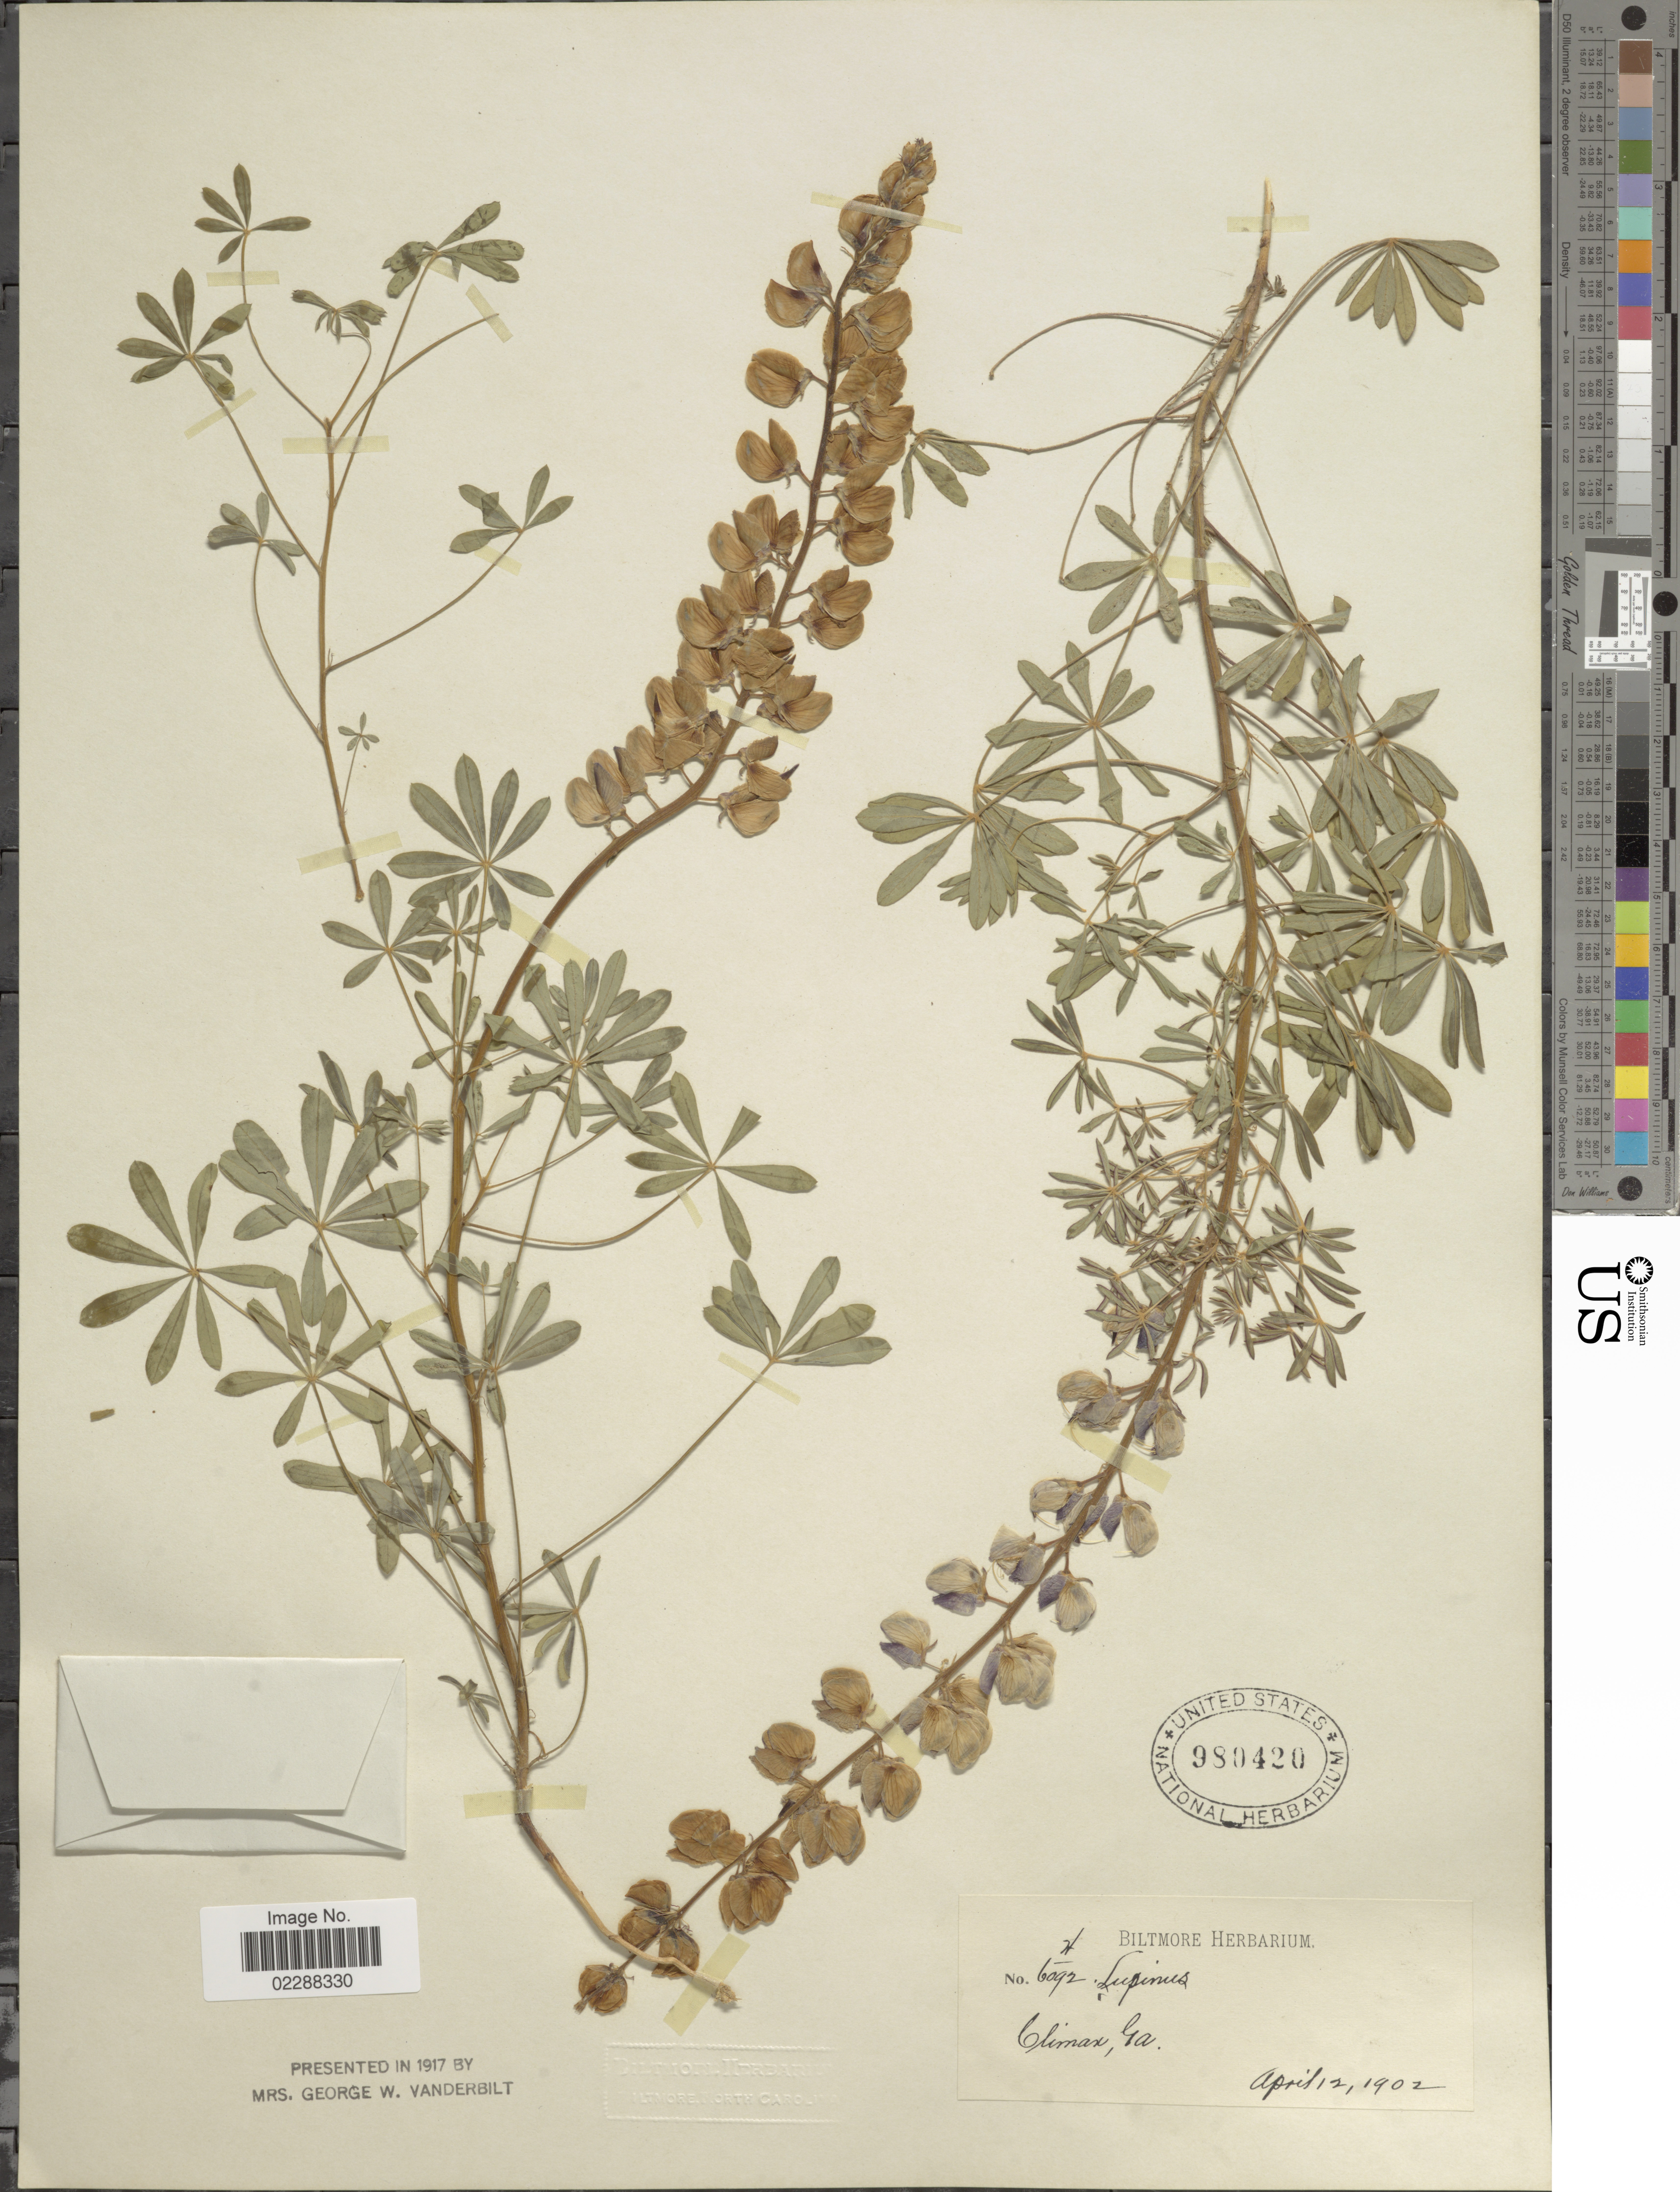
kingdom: Plantae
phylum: Tracheophyta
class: Magnoliopsida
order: Fabales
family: Fabaceae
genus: Lupinus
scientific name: Lupinus sp.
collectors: ex herb. Chapman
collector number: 6092h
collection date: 1902-04-12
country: United States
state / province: Georgia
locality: Climax, Ga.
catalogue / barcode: US 980420